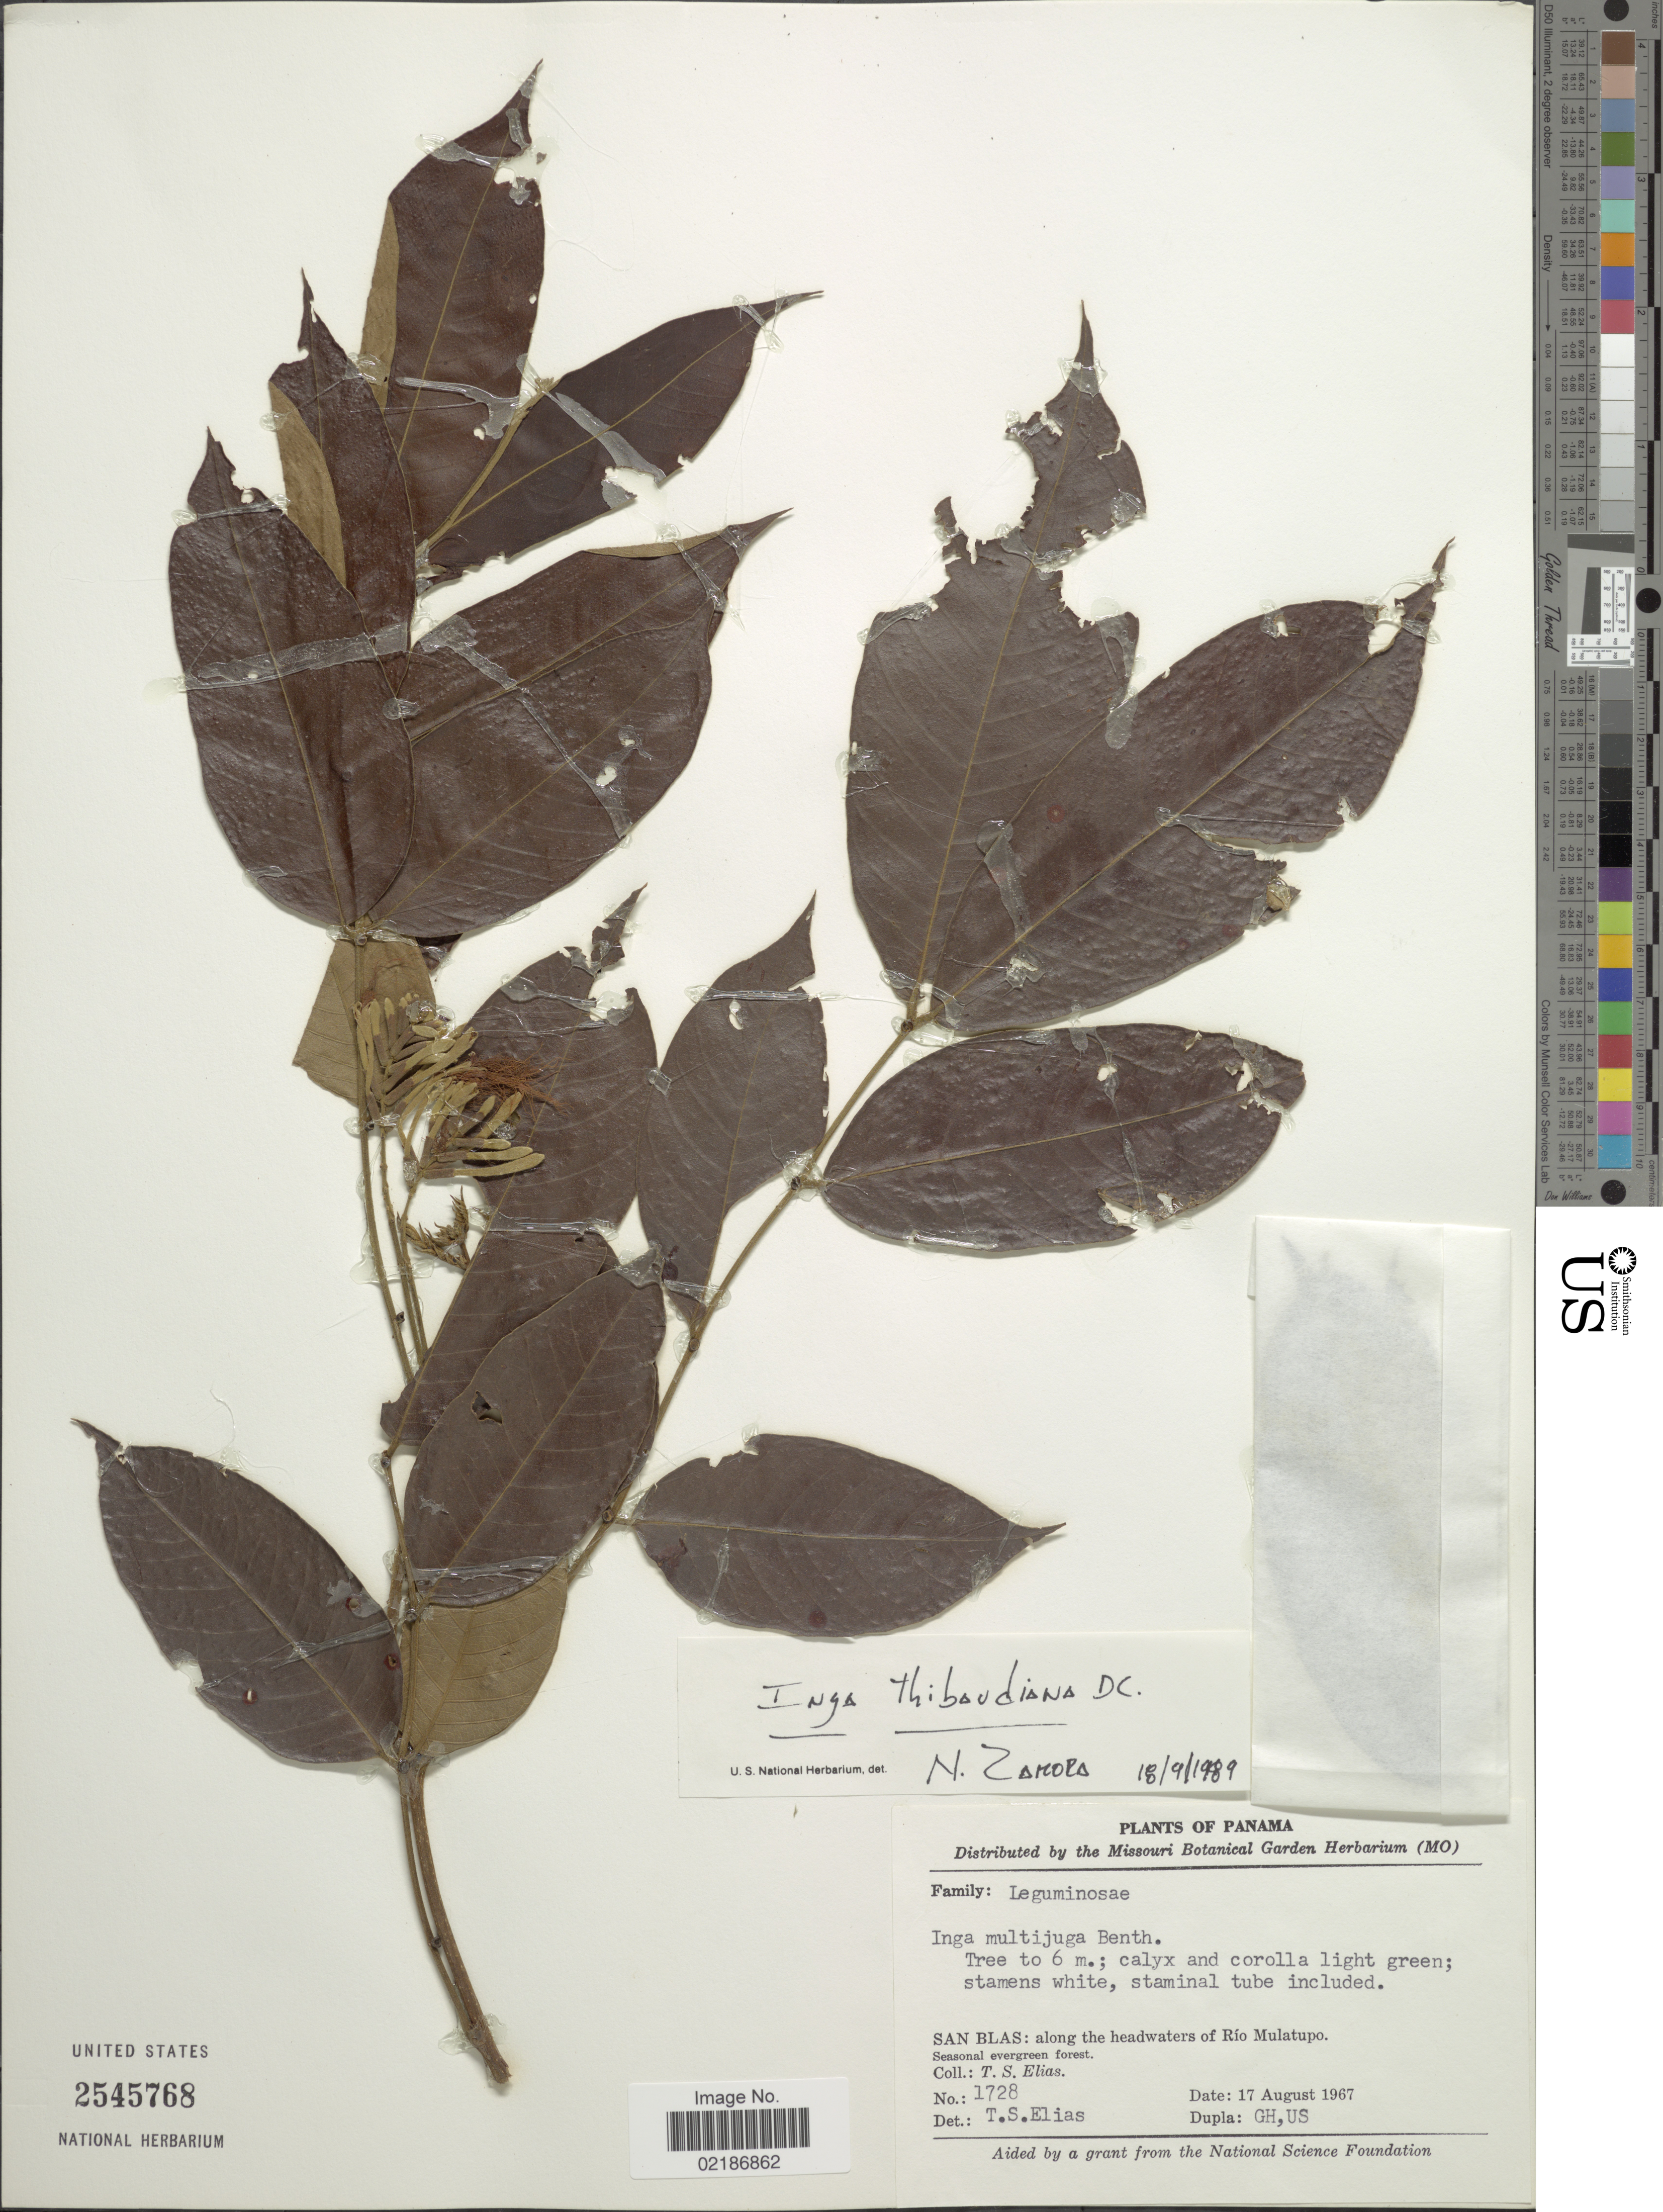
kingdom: Plantae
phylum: Tracheophyta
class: Magnoliopsida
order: Fabales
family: Fabaceae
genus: Inga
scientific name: Inga thibaudiana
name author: DC.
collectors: T. S. Elias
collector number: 1728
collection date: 1967-08-17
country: Panama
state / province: Kuna Yala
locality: San Blas, along the headwaters of Rio Mulatupo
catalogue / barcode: US 2545768